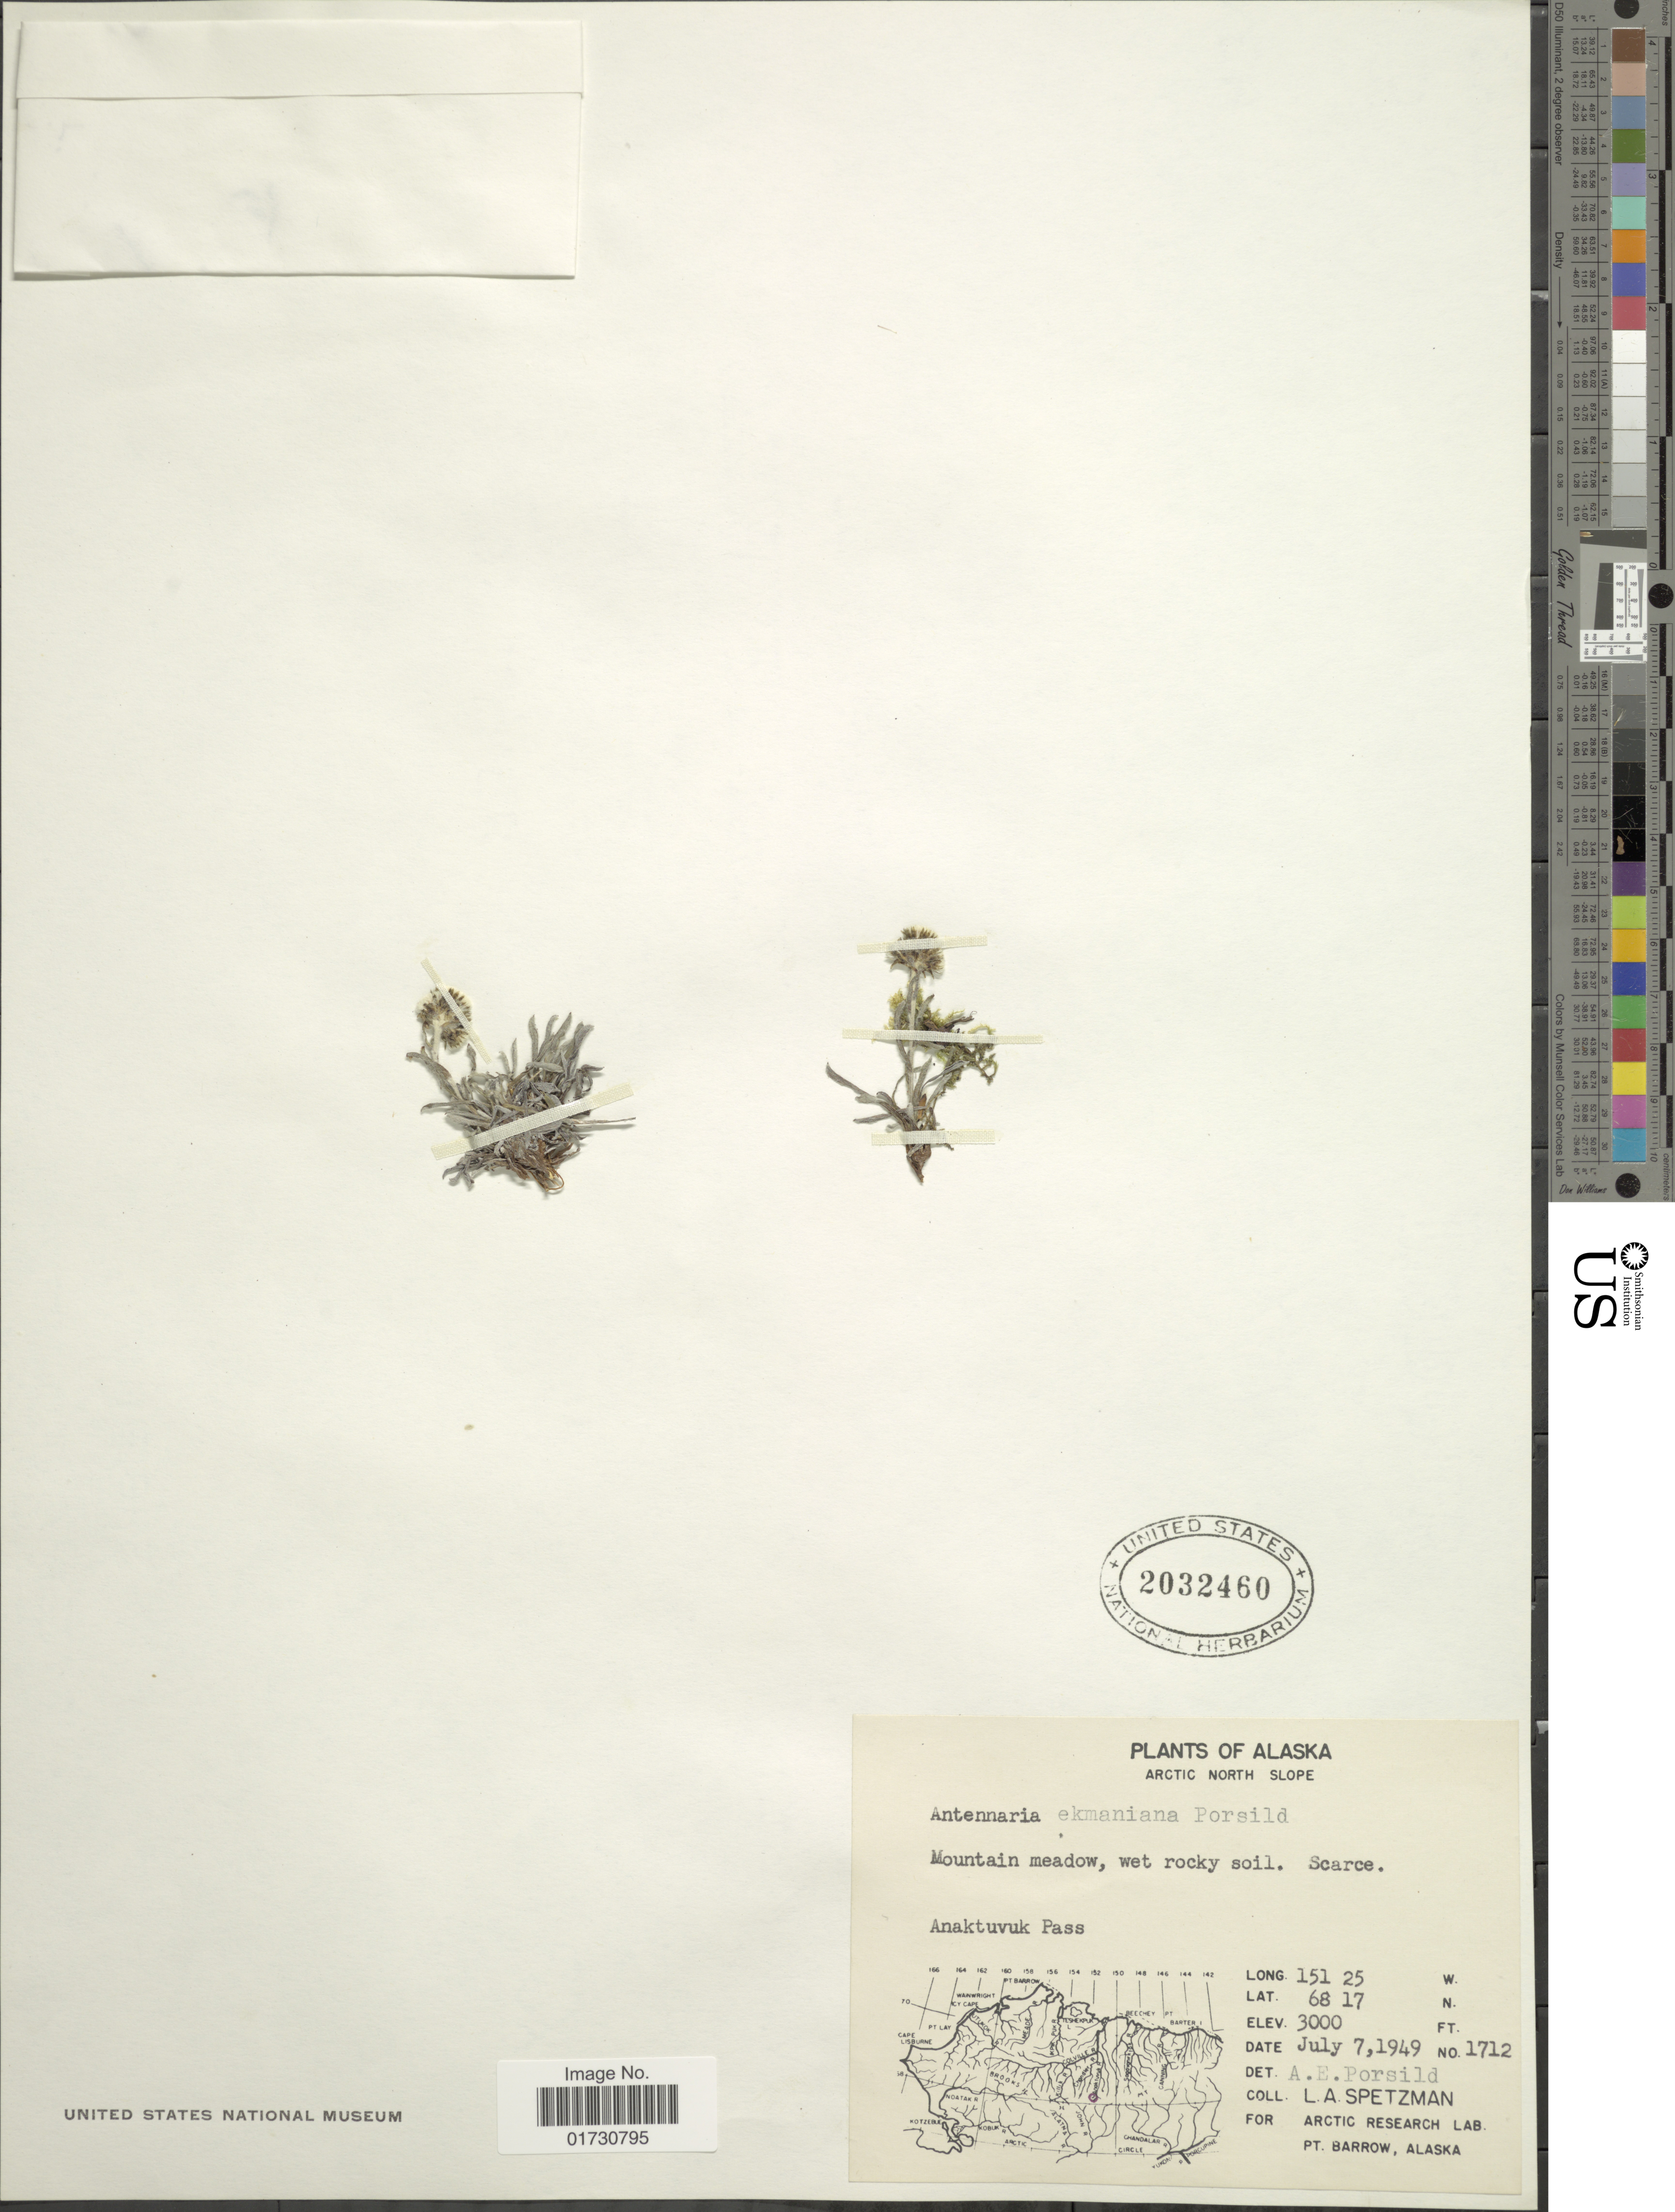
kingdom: Plantae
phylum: Tracheophyta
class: Magnoliopsida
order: Asterales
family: Asteraceae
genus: Antennaria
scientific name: Antennaria ekmaniana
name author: A.E. Porsild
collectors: L. Spetzman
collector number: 1712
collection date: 1949-07-07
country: United States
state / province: Alaska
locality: Arctic North Slope, Mountain Meadow, Anaktuvuk Pass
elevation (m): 914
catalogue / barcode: US 2032460